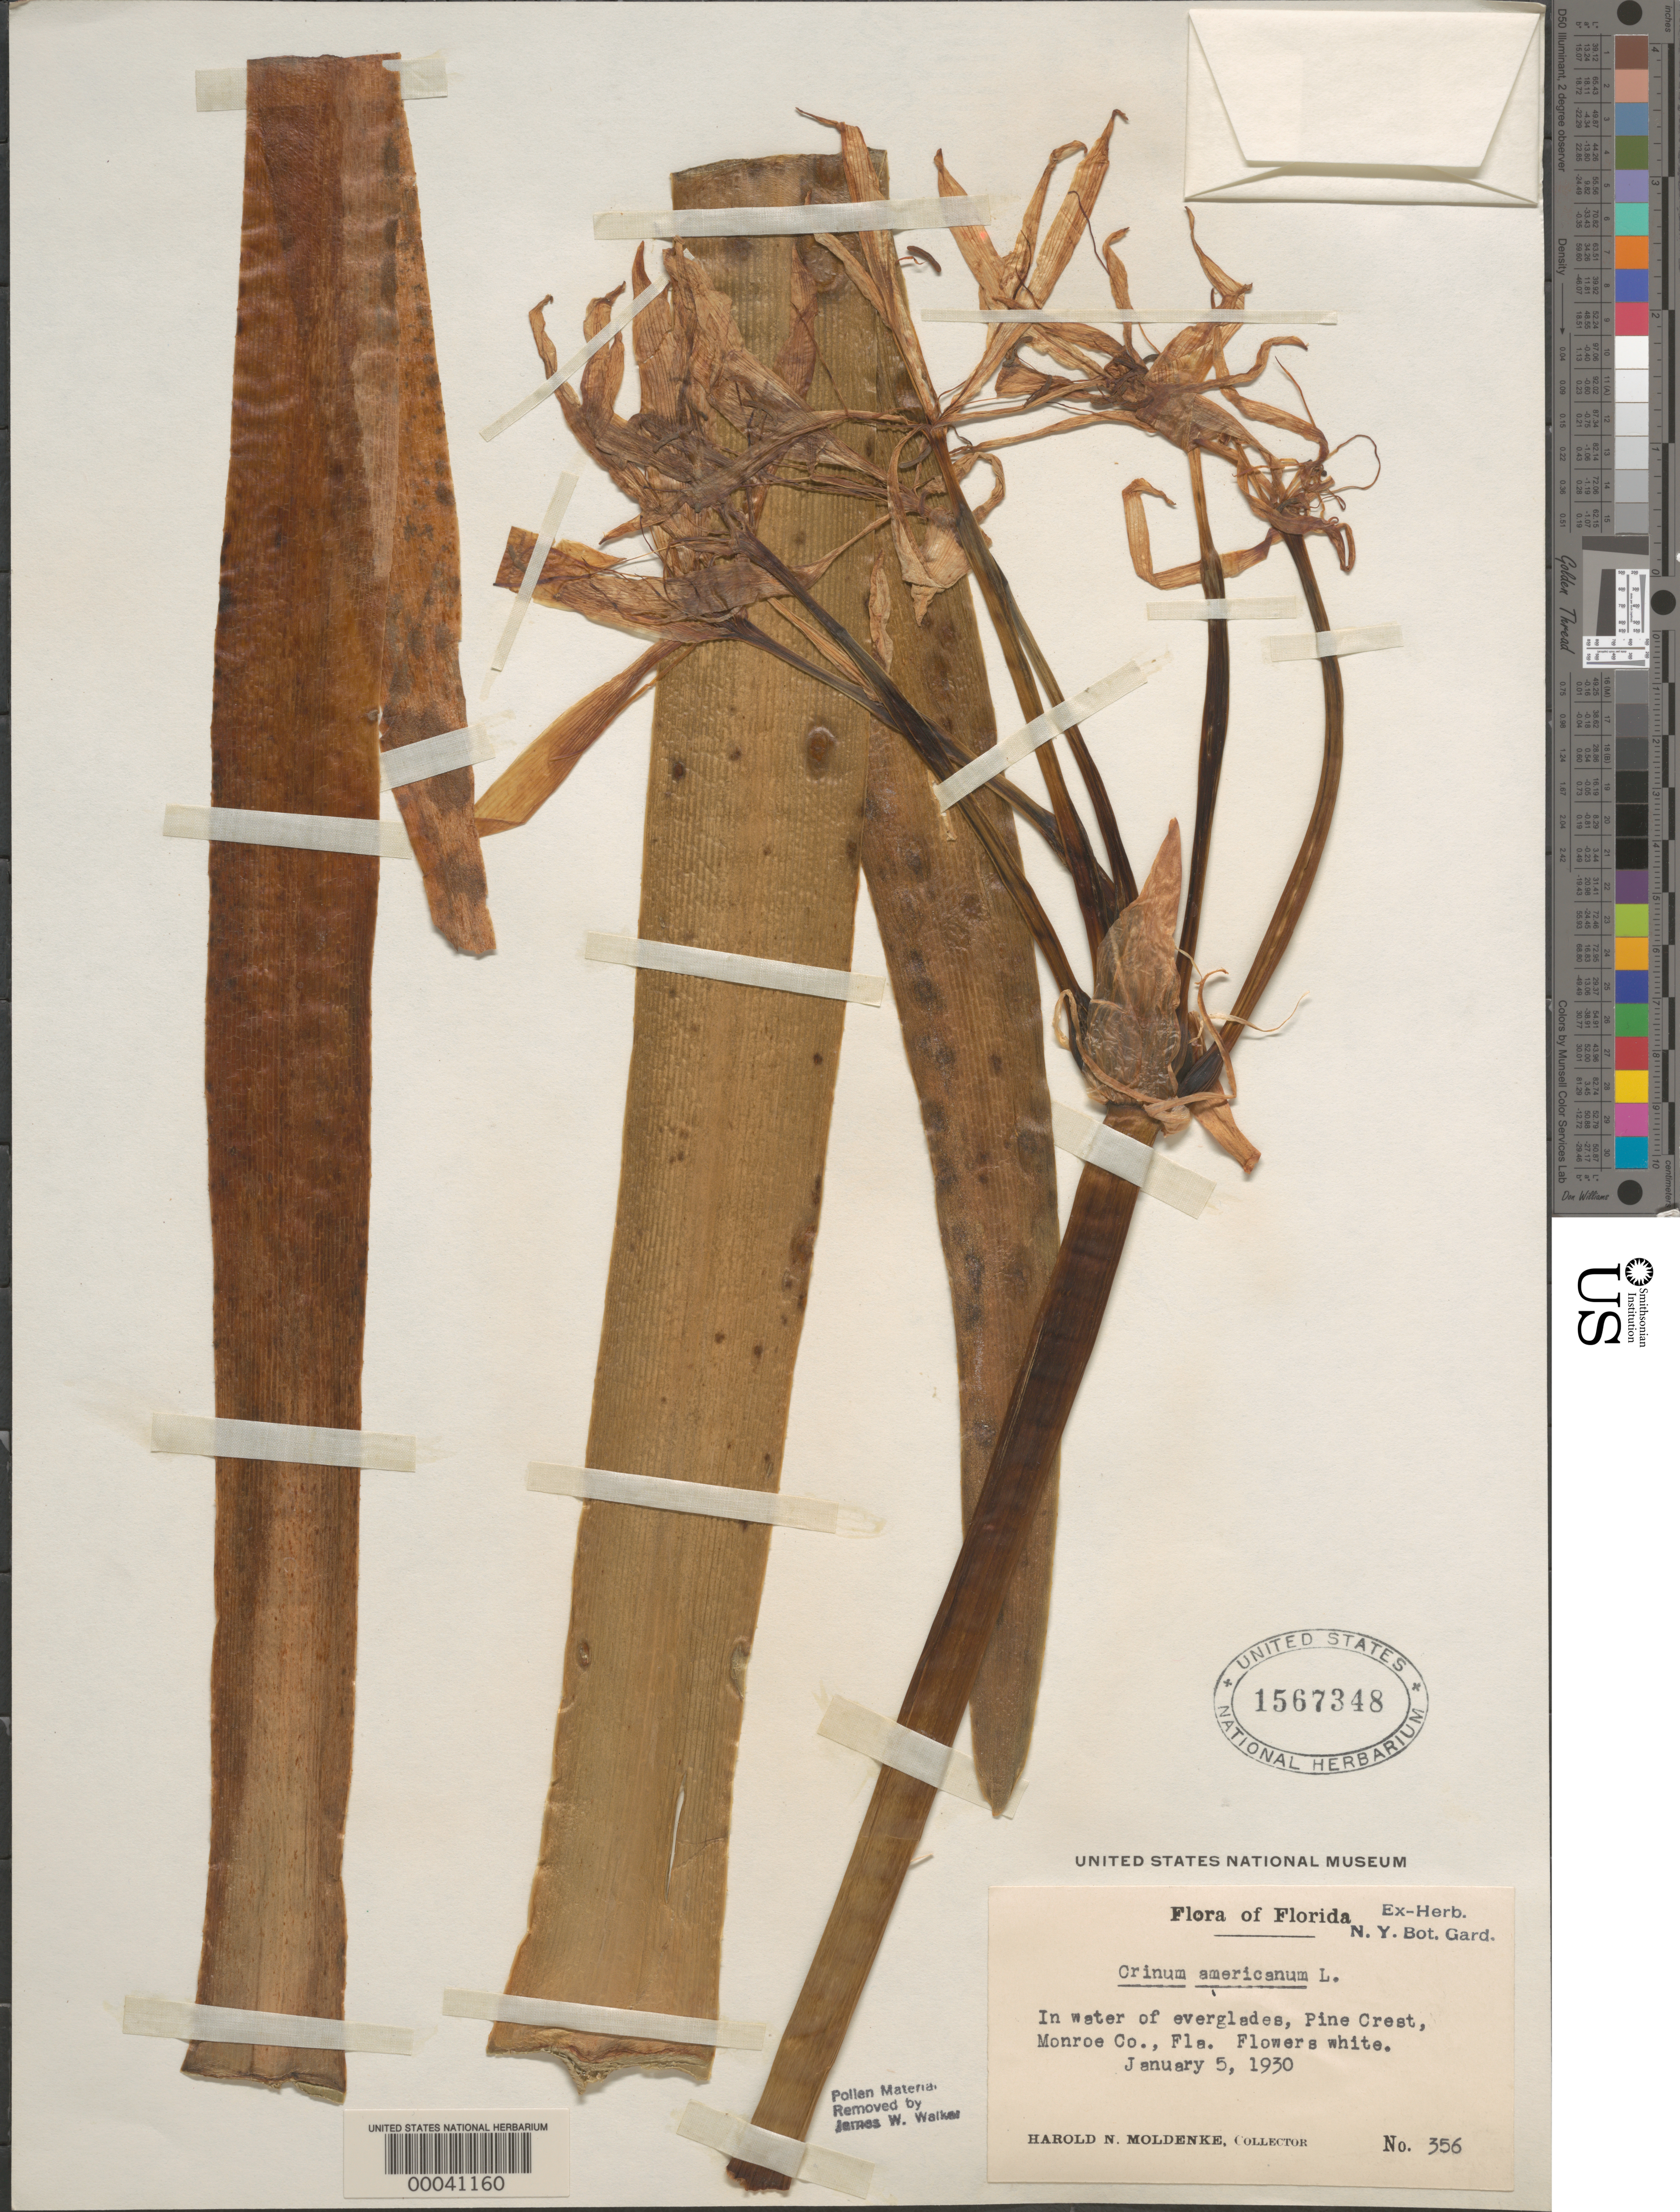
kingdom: Plantae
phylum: Tracheophyta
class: Liliopsida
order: Asparagales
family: Amaryllidaceae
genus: Crinum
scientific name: Crinum americanum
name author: L.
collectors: H. N. Moldenke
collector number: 356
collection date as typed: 05 Jan 1930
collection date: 1930-01-05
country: United States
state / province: Florida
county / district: Monroe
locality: Pine crest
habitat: In water of everglades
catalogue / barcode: US 1567348